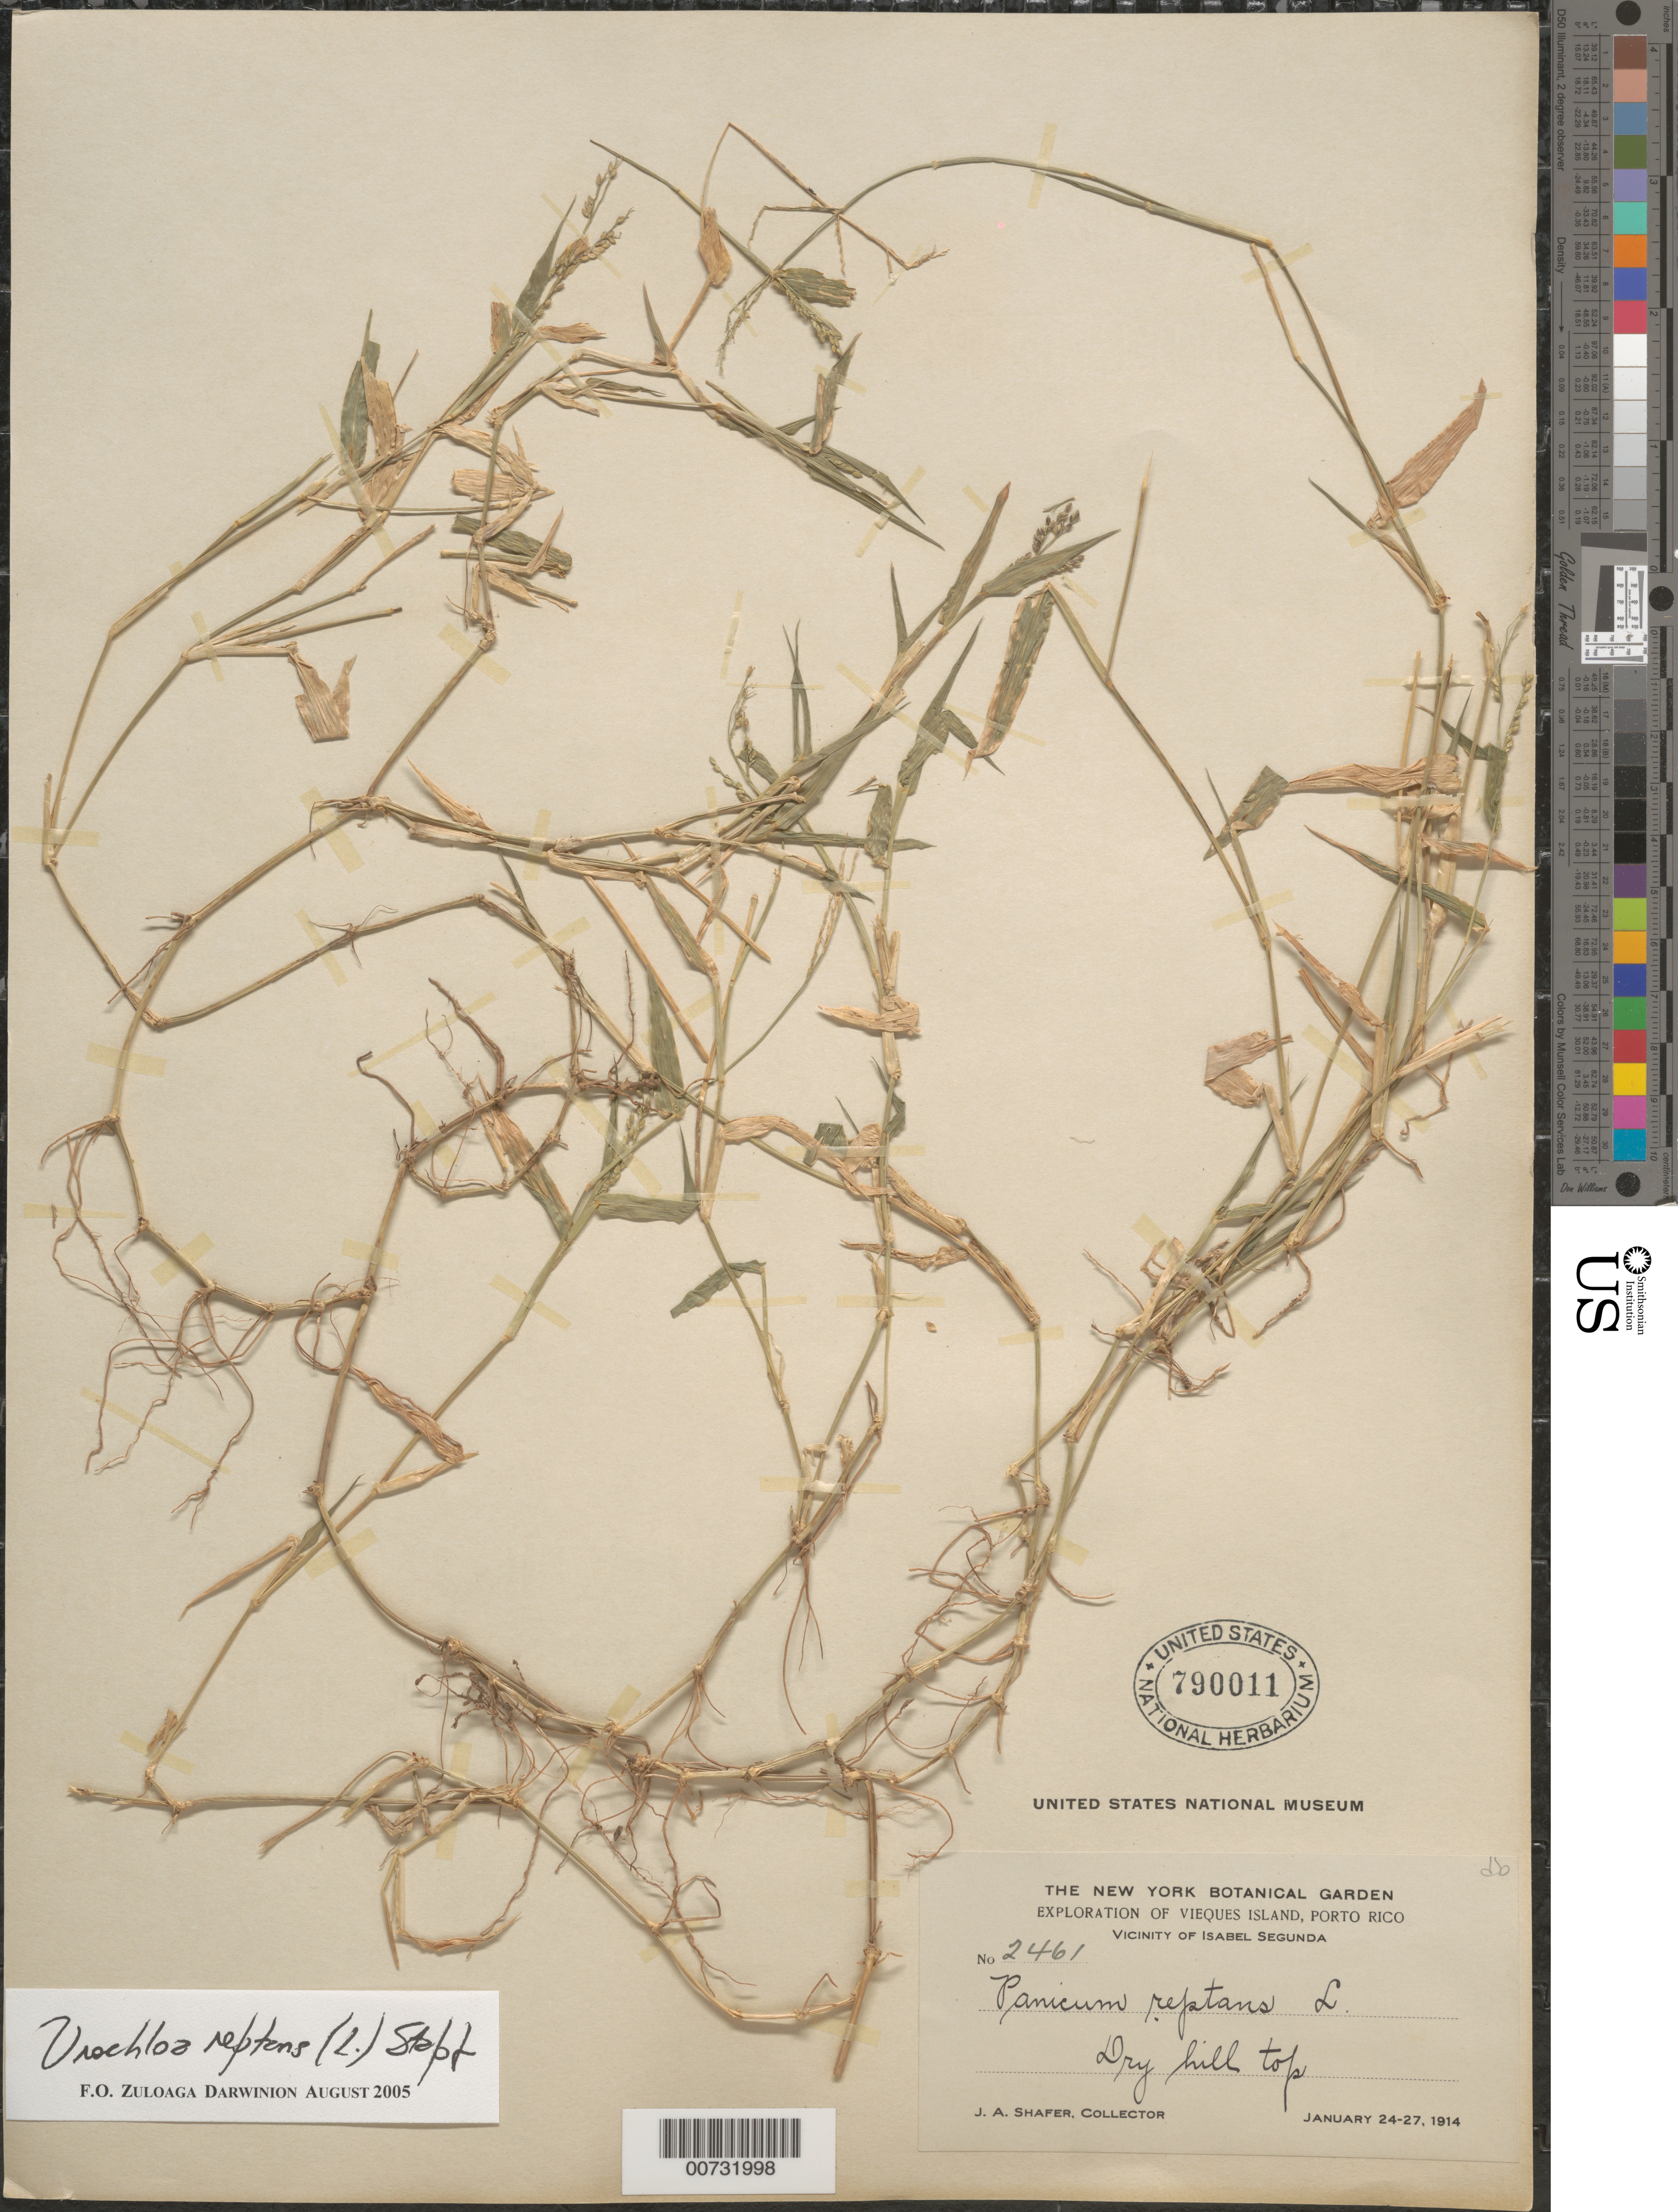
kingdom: Plantae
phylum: Tracheophyta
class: Liliopsida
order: Poales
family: Poaceae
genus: Urochloa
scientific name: Urochloa reptans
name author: (L.) Stapf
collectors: J. A. Shafer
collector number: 2461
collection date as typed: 24 Jan 1914 to 27 Jan 1914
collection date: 1914-01-24/1914-01-27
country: Puerto Rico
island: Vieques I.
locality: Isabel Segunda, vic of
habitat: Dry hill top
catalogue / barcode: US 790011